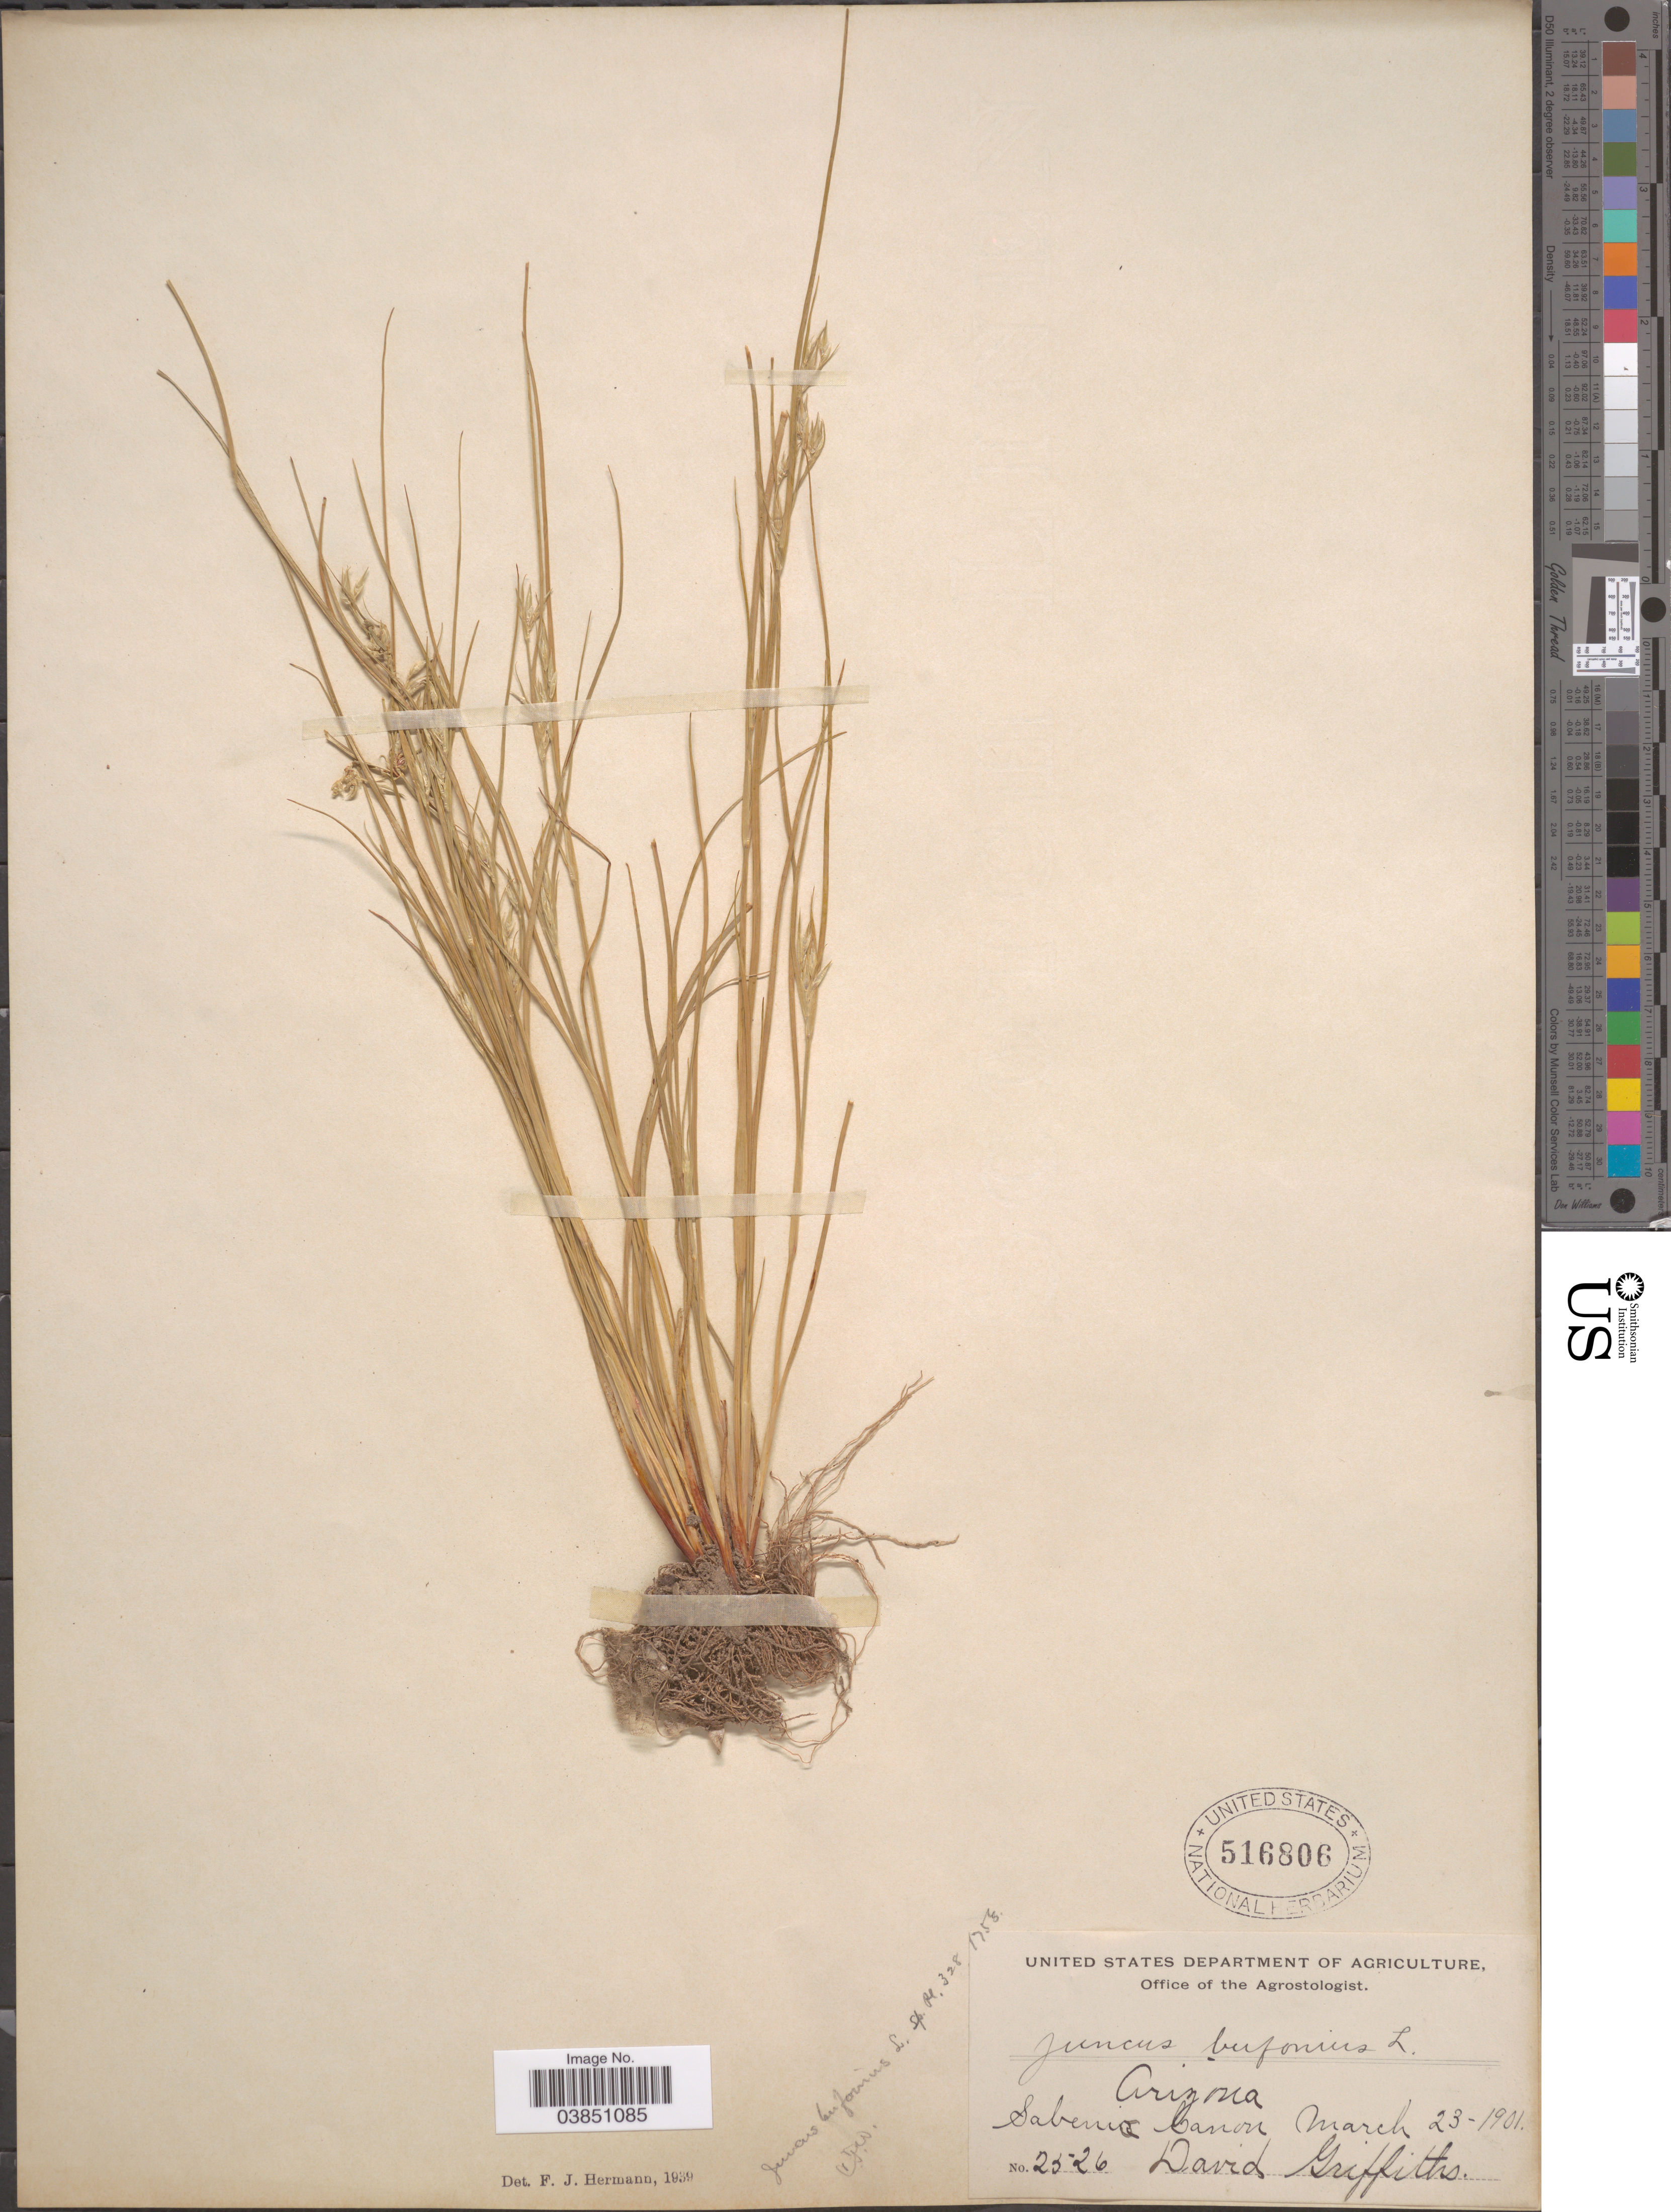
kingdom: Plantae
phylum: Tracheophyta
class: Liliopsida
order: Poales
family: Juncaceae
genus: Juncus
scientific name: Juncus bufonius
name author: L.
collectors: D. Griffiths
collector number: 2526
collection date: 1901-03-23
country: United States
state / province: Arizona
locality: Sabenio Canon.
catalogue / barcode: US 516806